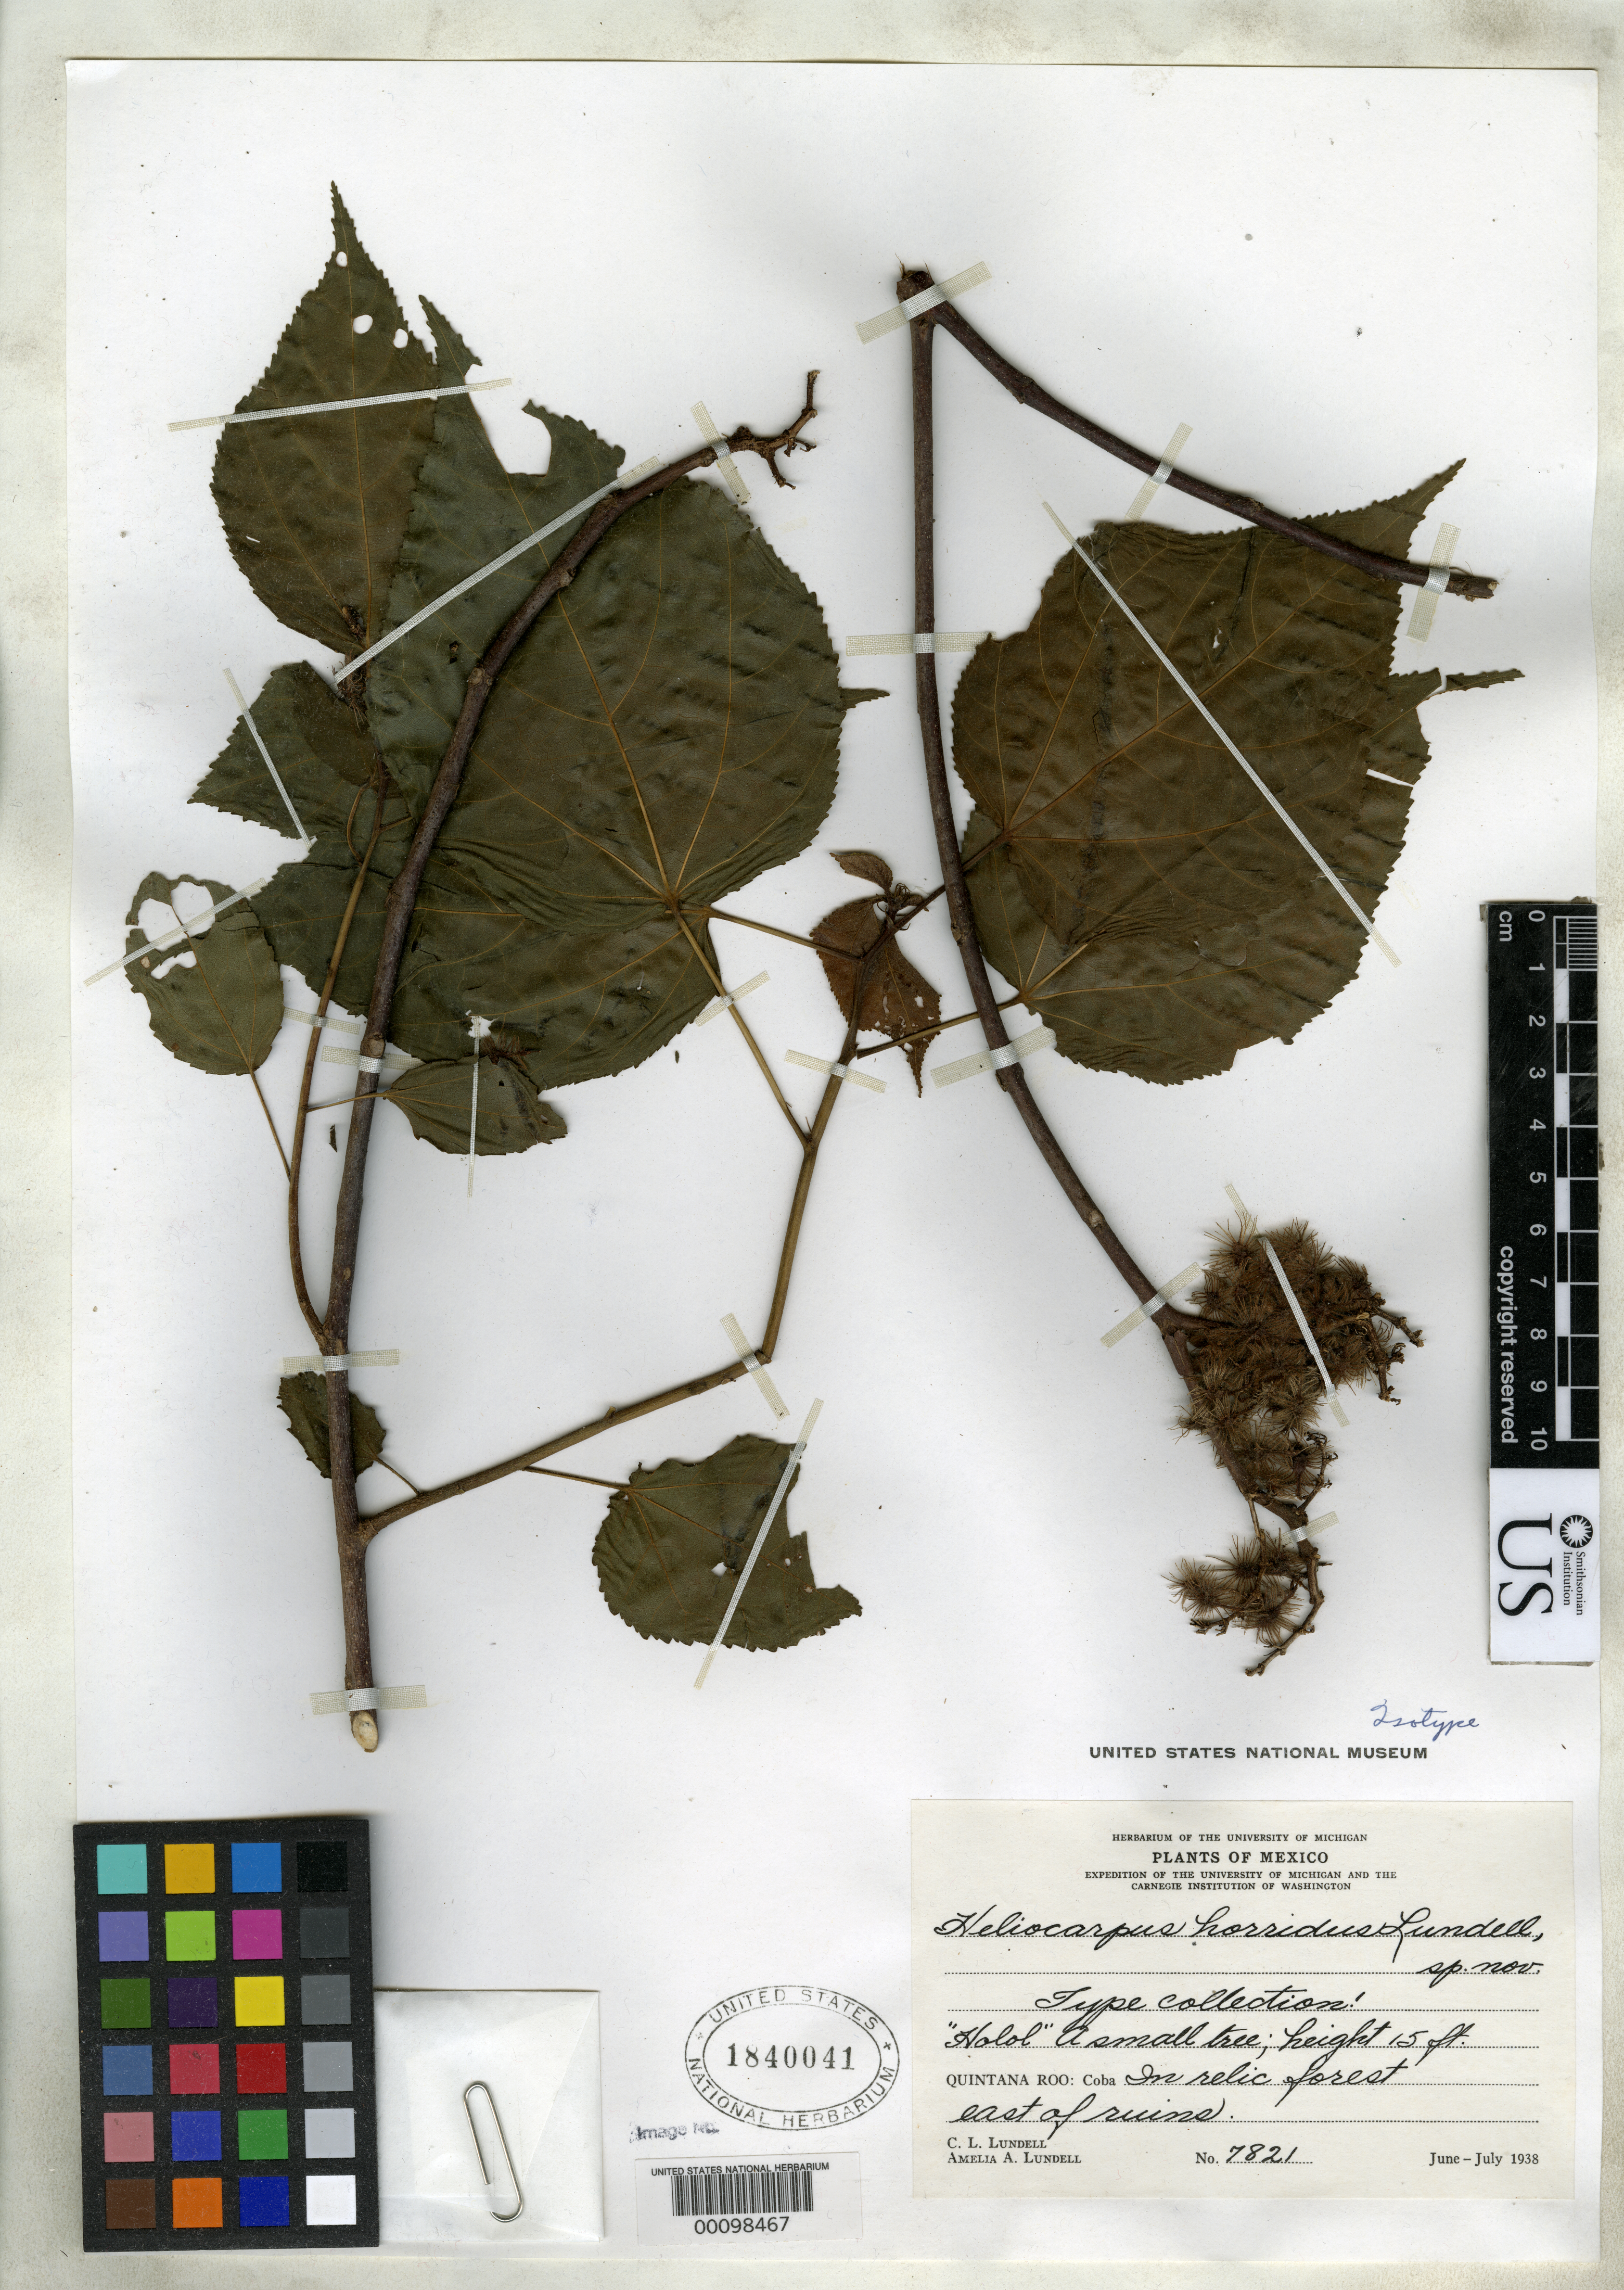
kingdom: Plantae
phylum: Tracheophyta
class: Magnoliopsida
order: Malvales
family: Malvaceae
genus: Heliocarpus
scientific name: Heliocarpus horridus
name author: Lundell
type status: Isotype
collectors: C. L. Lundell & A. A. Lundell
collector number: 7821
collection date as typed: Jun 1938 to -- Jul 1938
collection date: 1938-06/1938-07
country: Mexico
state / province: Quintana Roo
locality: Coba, E of ruins.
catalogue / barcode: US 1840041